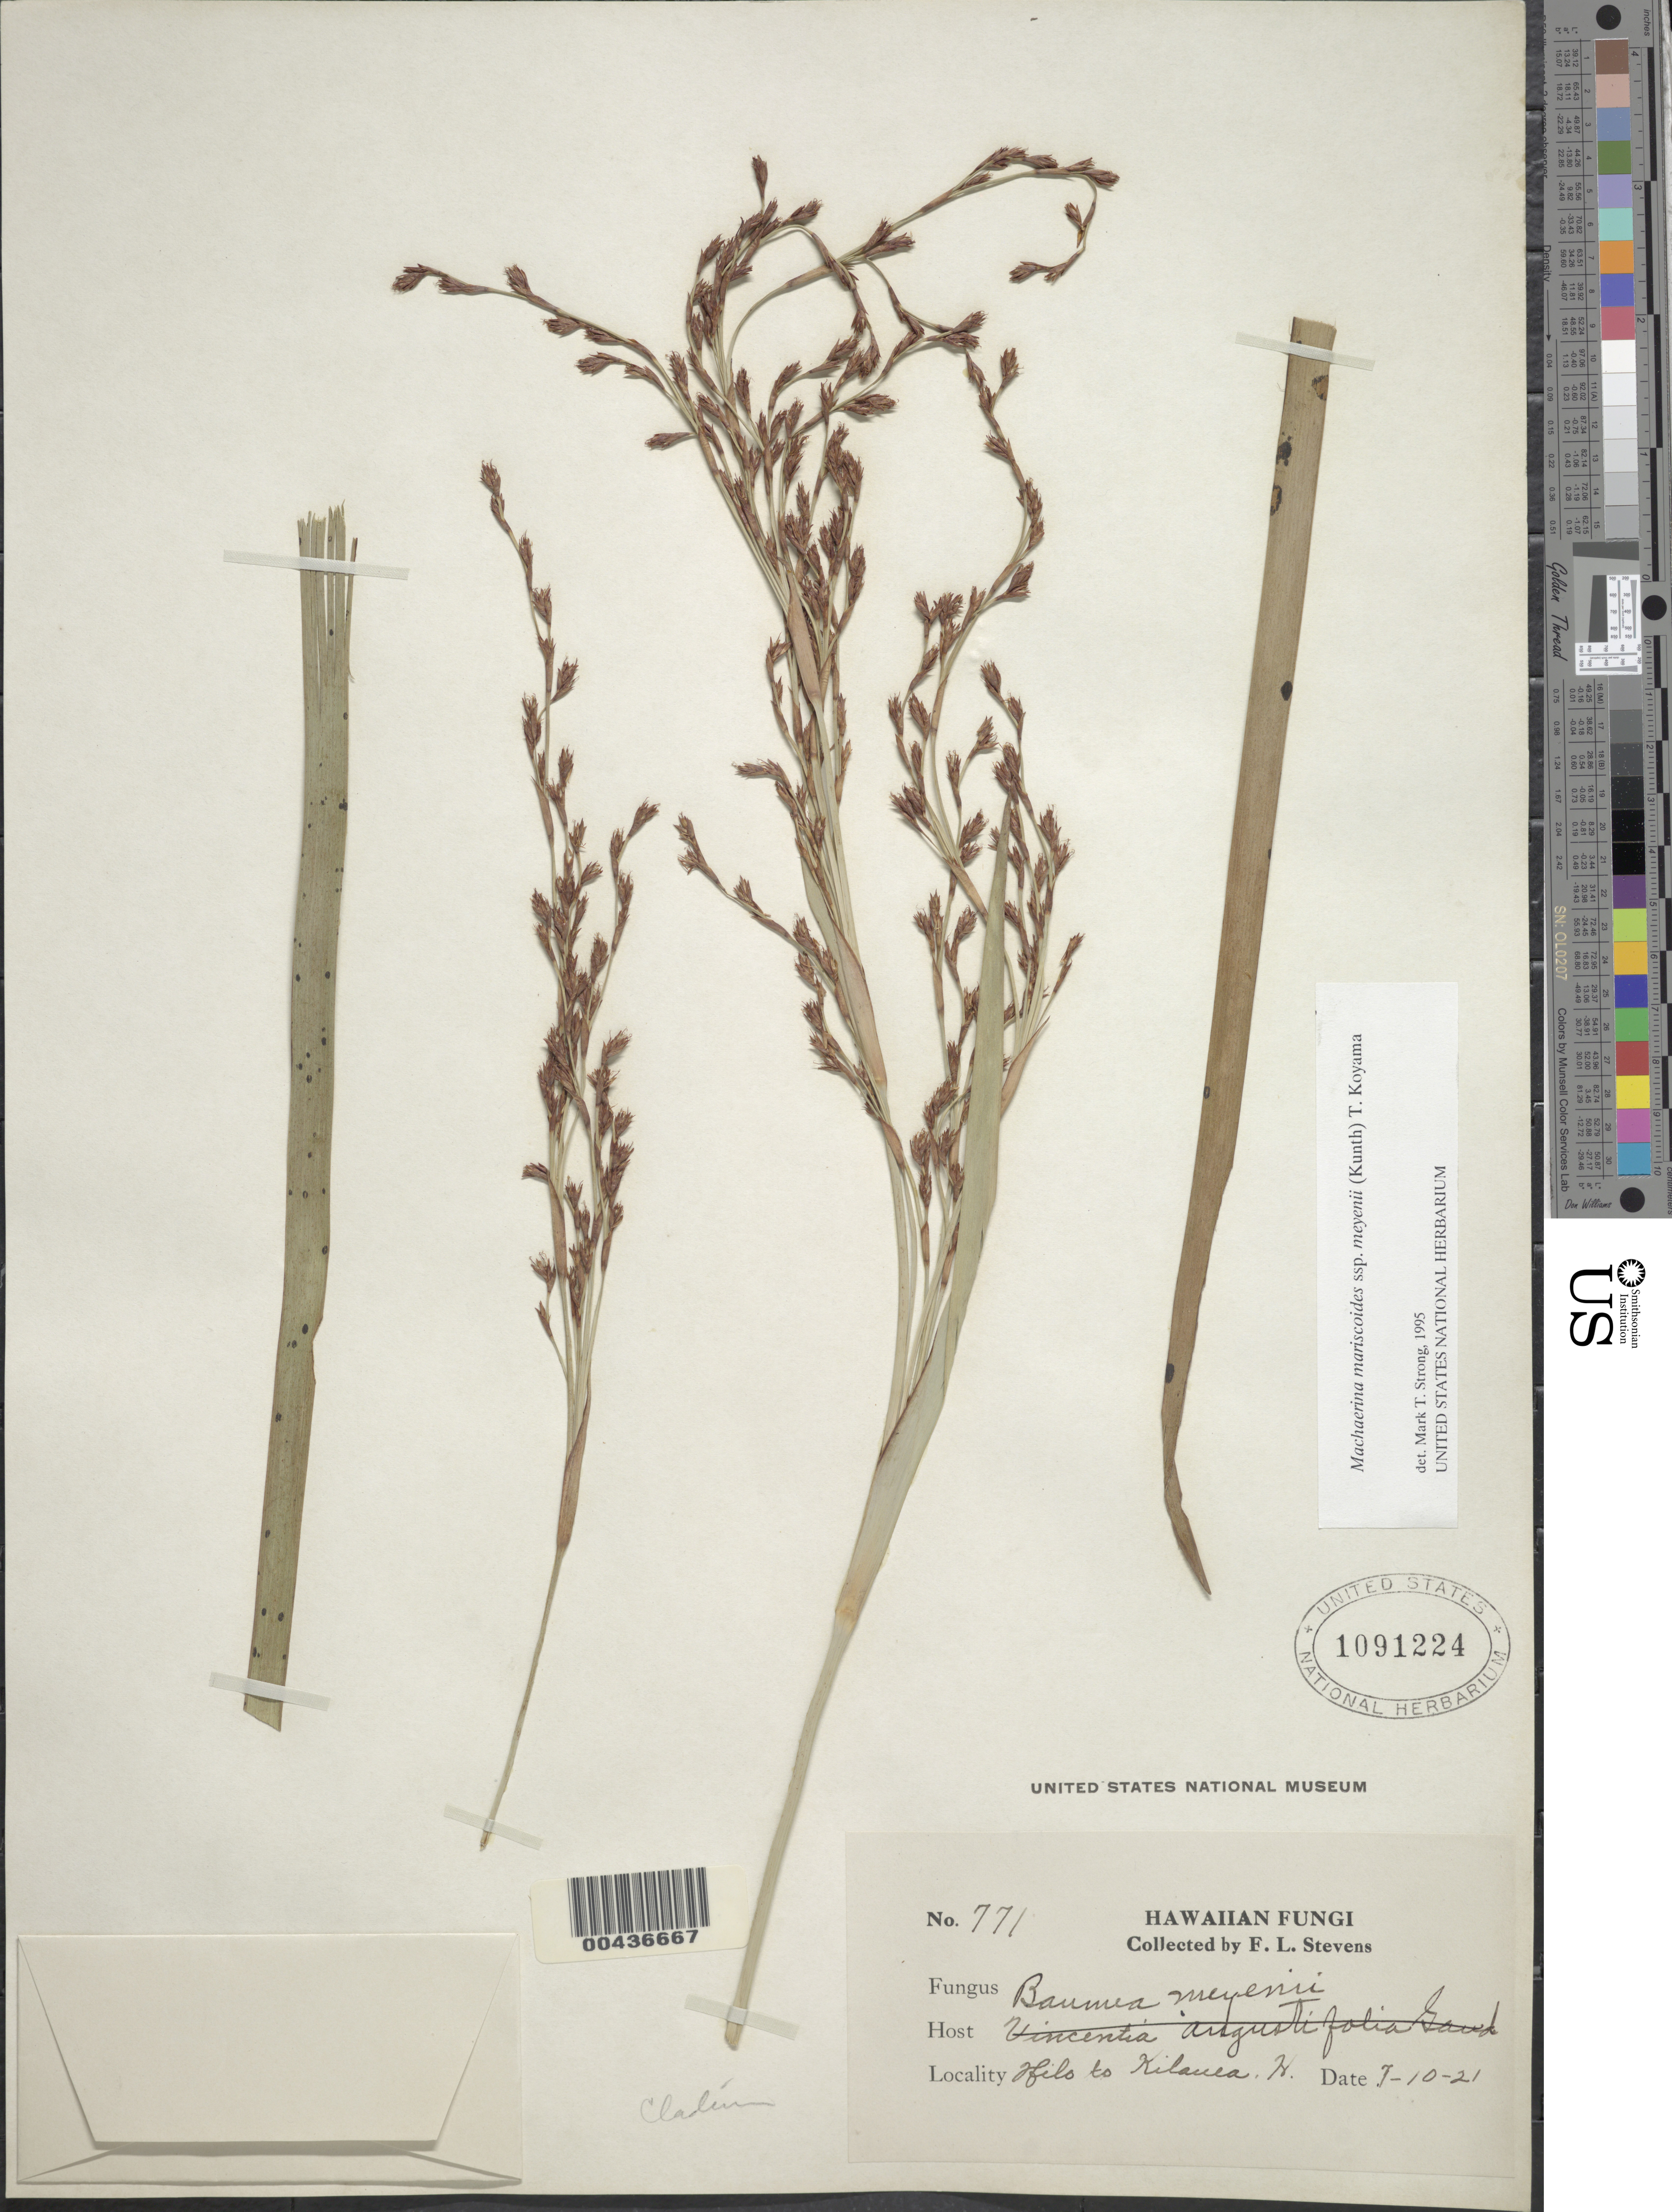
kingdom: Plantae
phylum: Tracheophyta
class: Liliopsida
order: Poales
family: Cyperaceae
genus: Machaerina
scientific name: Machaerina mariscoides subsp. meyenii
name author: (Kunth) T. Koyama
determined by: Strong, M. T., (US), Smithsonian Institution - National Museum of Natural History (UNITED STATES)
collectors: F. L. Stevens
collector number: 771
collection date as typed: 10 Jul 1921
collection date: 1921-07-10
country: United States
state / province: Hawaii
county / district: Hawaii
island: Hawaii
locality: Hilo to Kilauea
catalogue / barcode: US 1091224